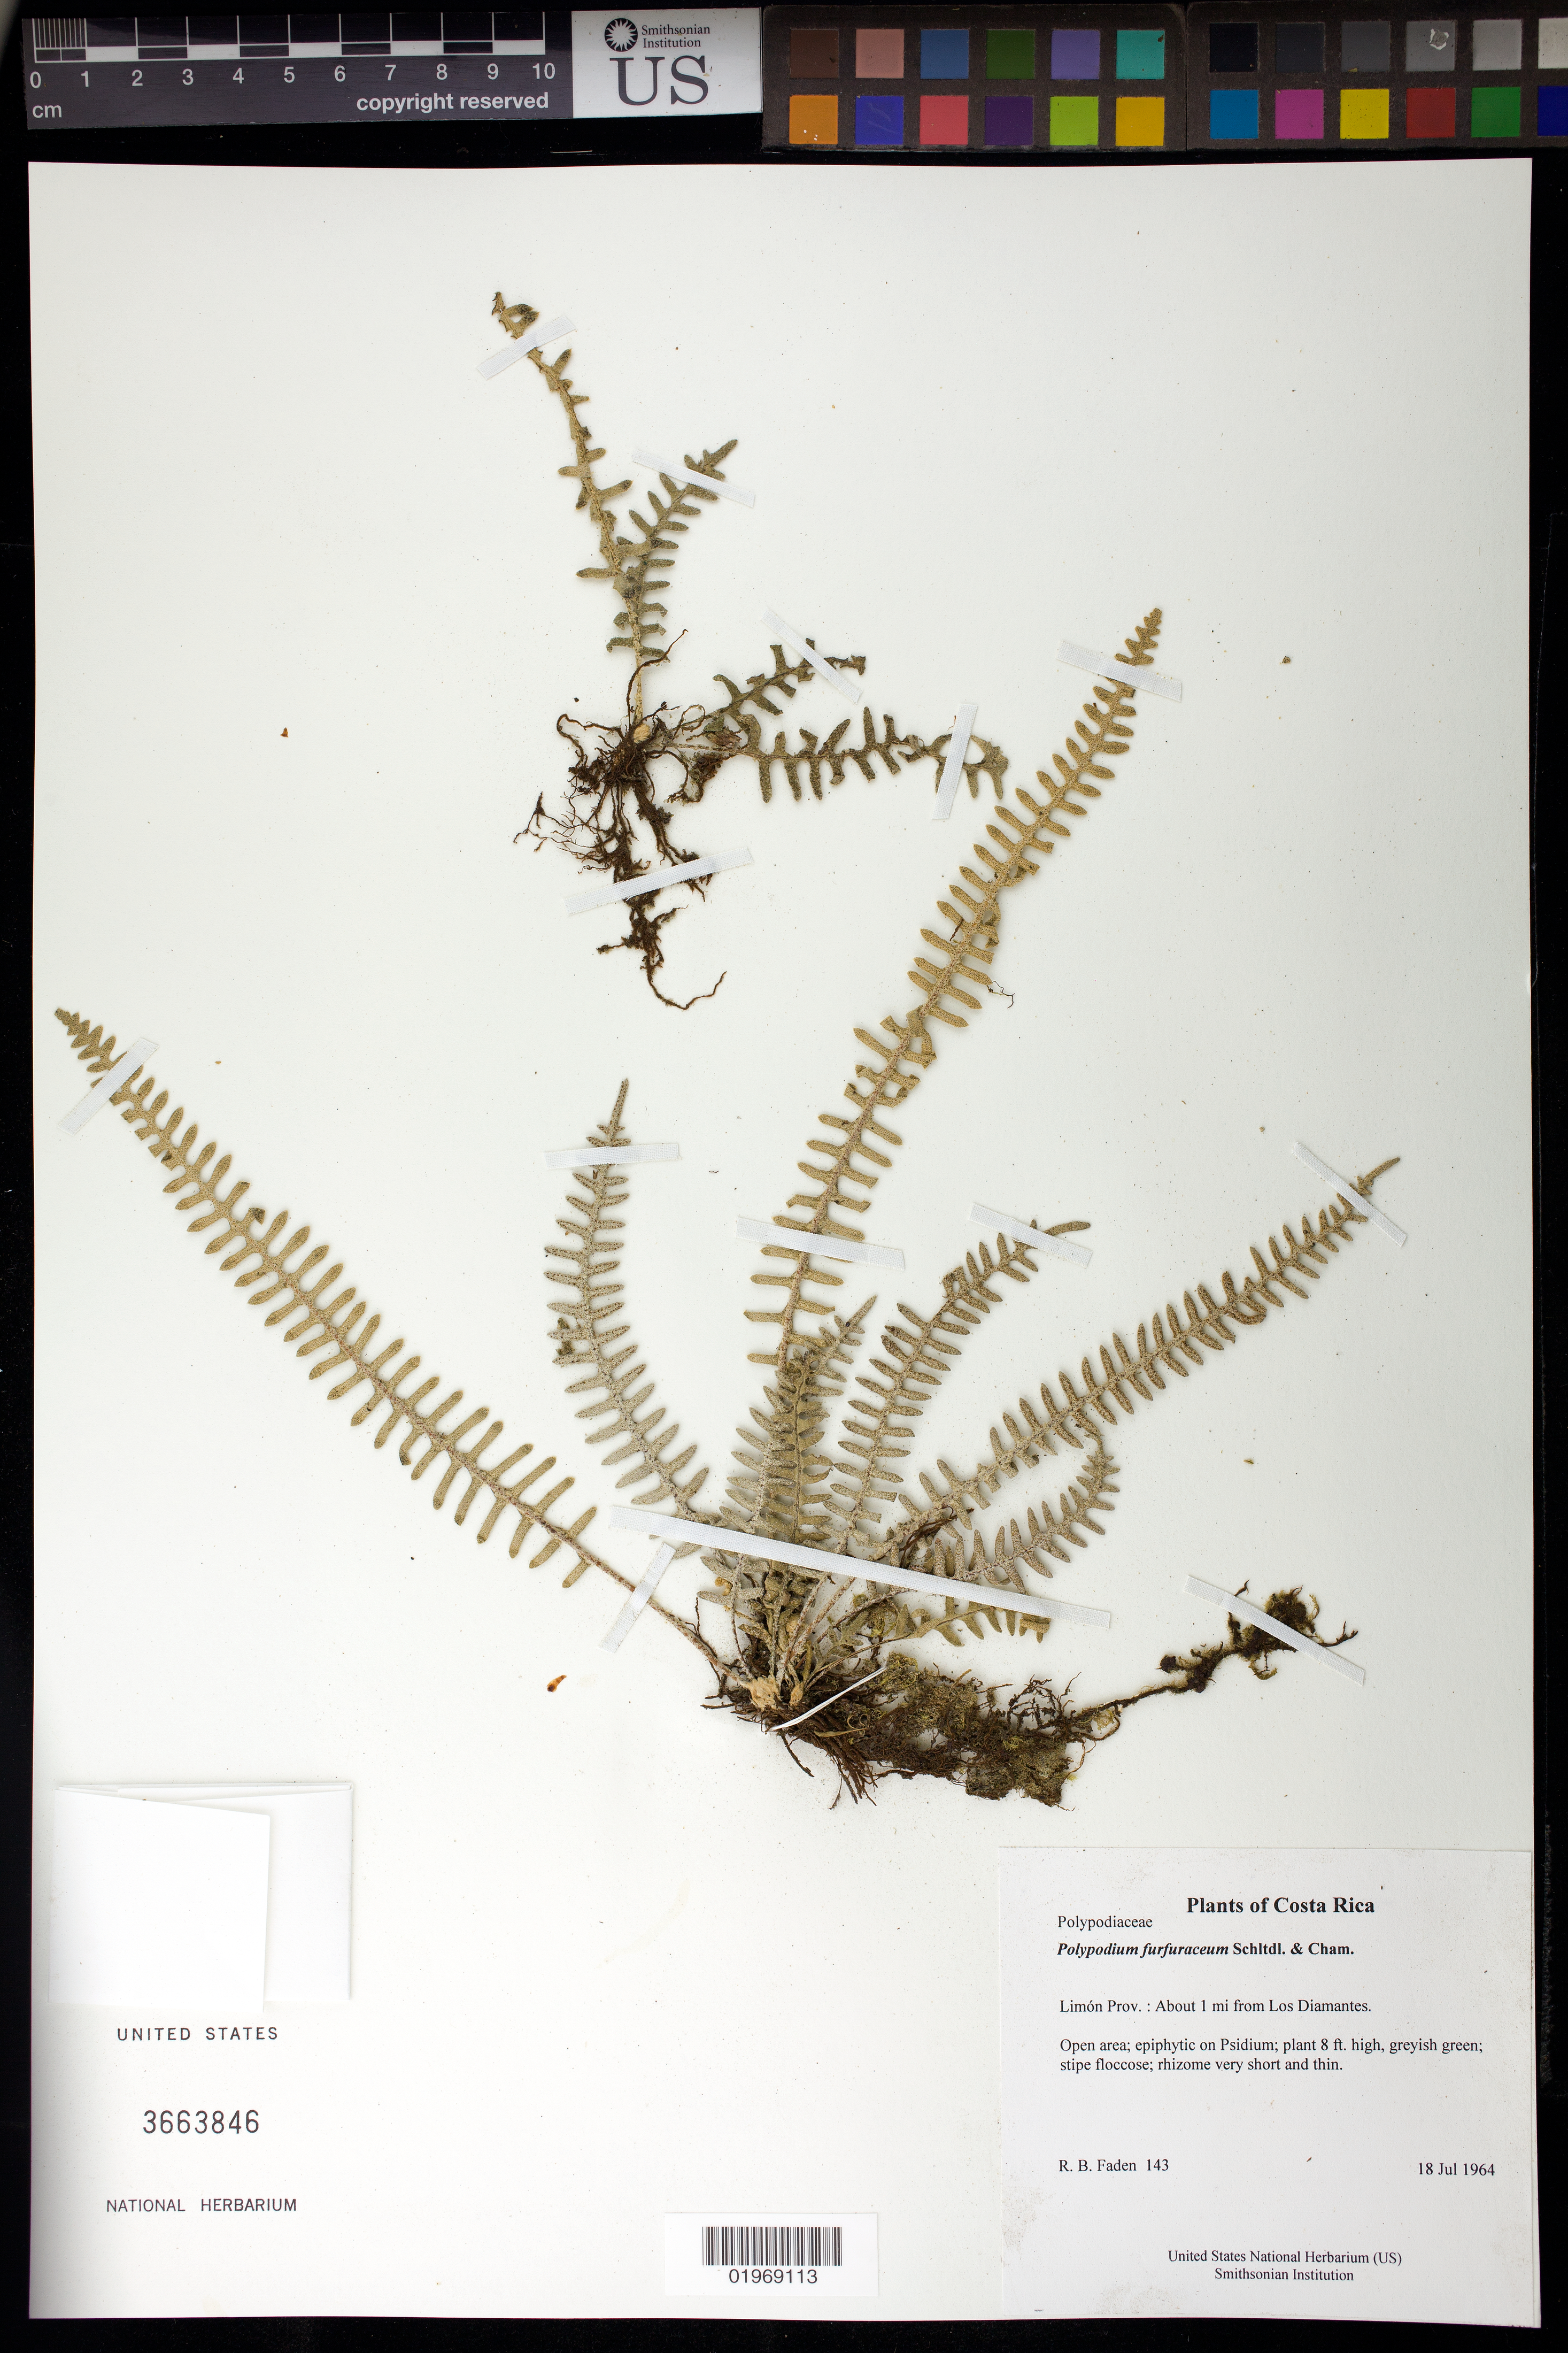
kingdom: Plantae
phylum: Tracheophyta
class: Polypodiopsida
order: Polypodiales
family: Polypodiaceae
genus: Polypodium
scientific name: Polypodium furfuraceum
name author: Schltdl. & Cham.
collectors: R. B. Faden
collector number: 143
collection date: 1964-07-18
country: Costa Rica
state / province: Limón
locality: About 1 mi from Los Diamantes.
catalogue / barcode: US 36633846